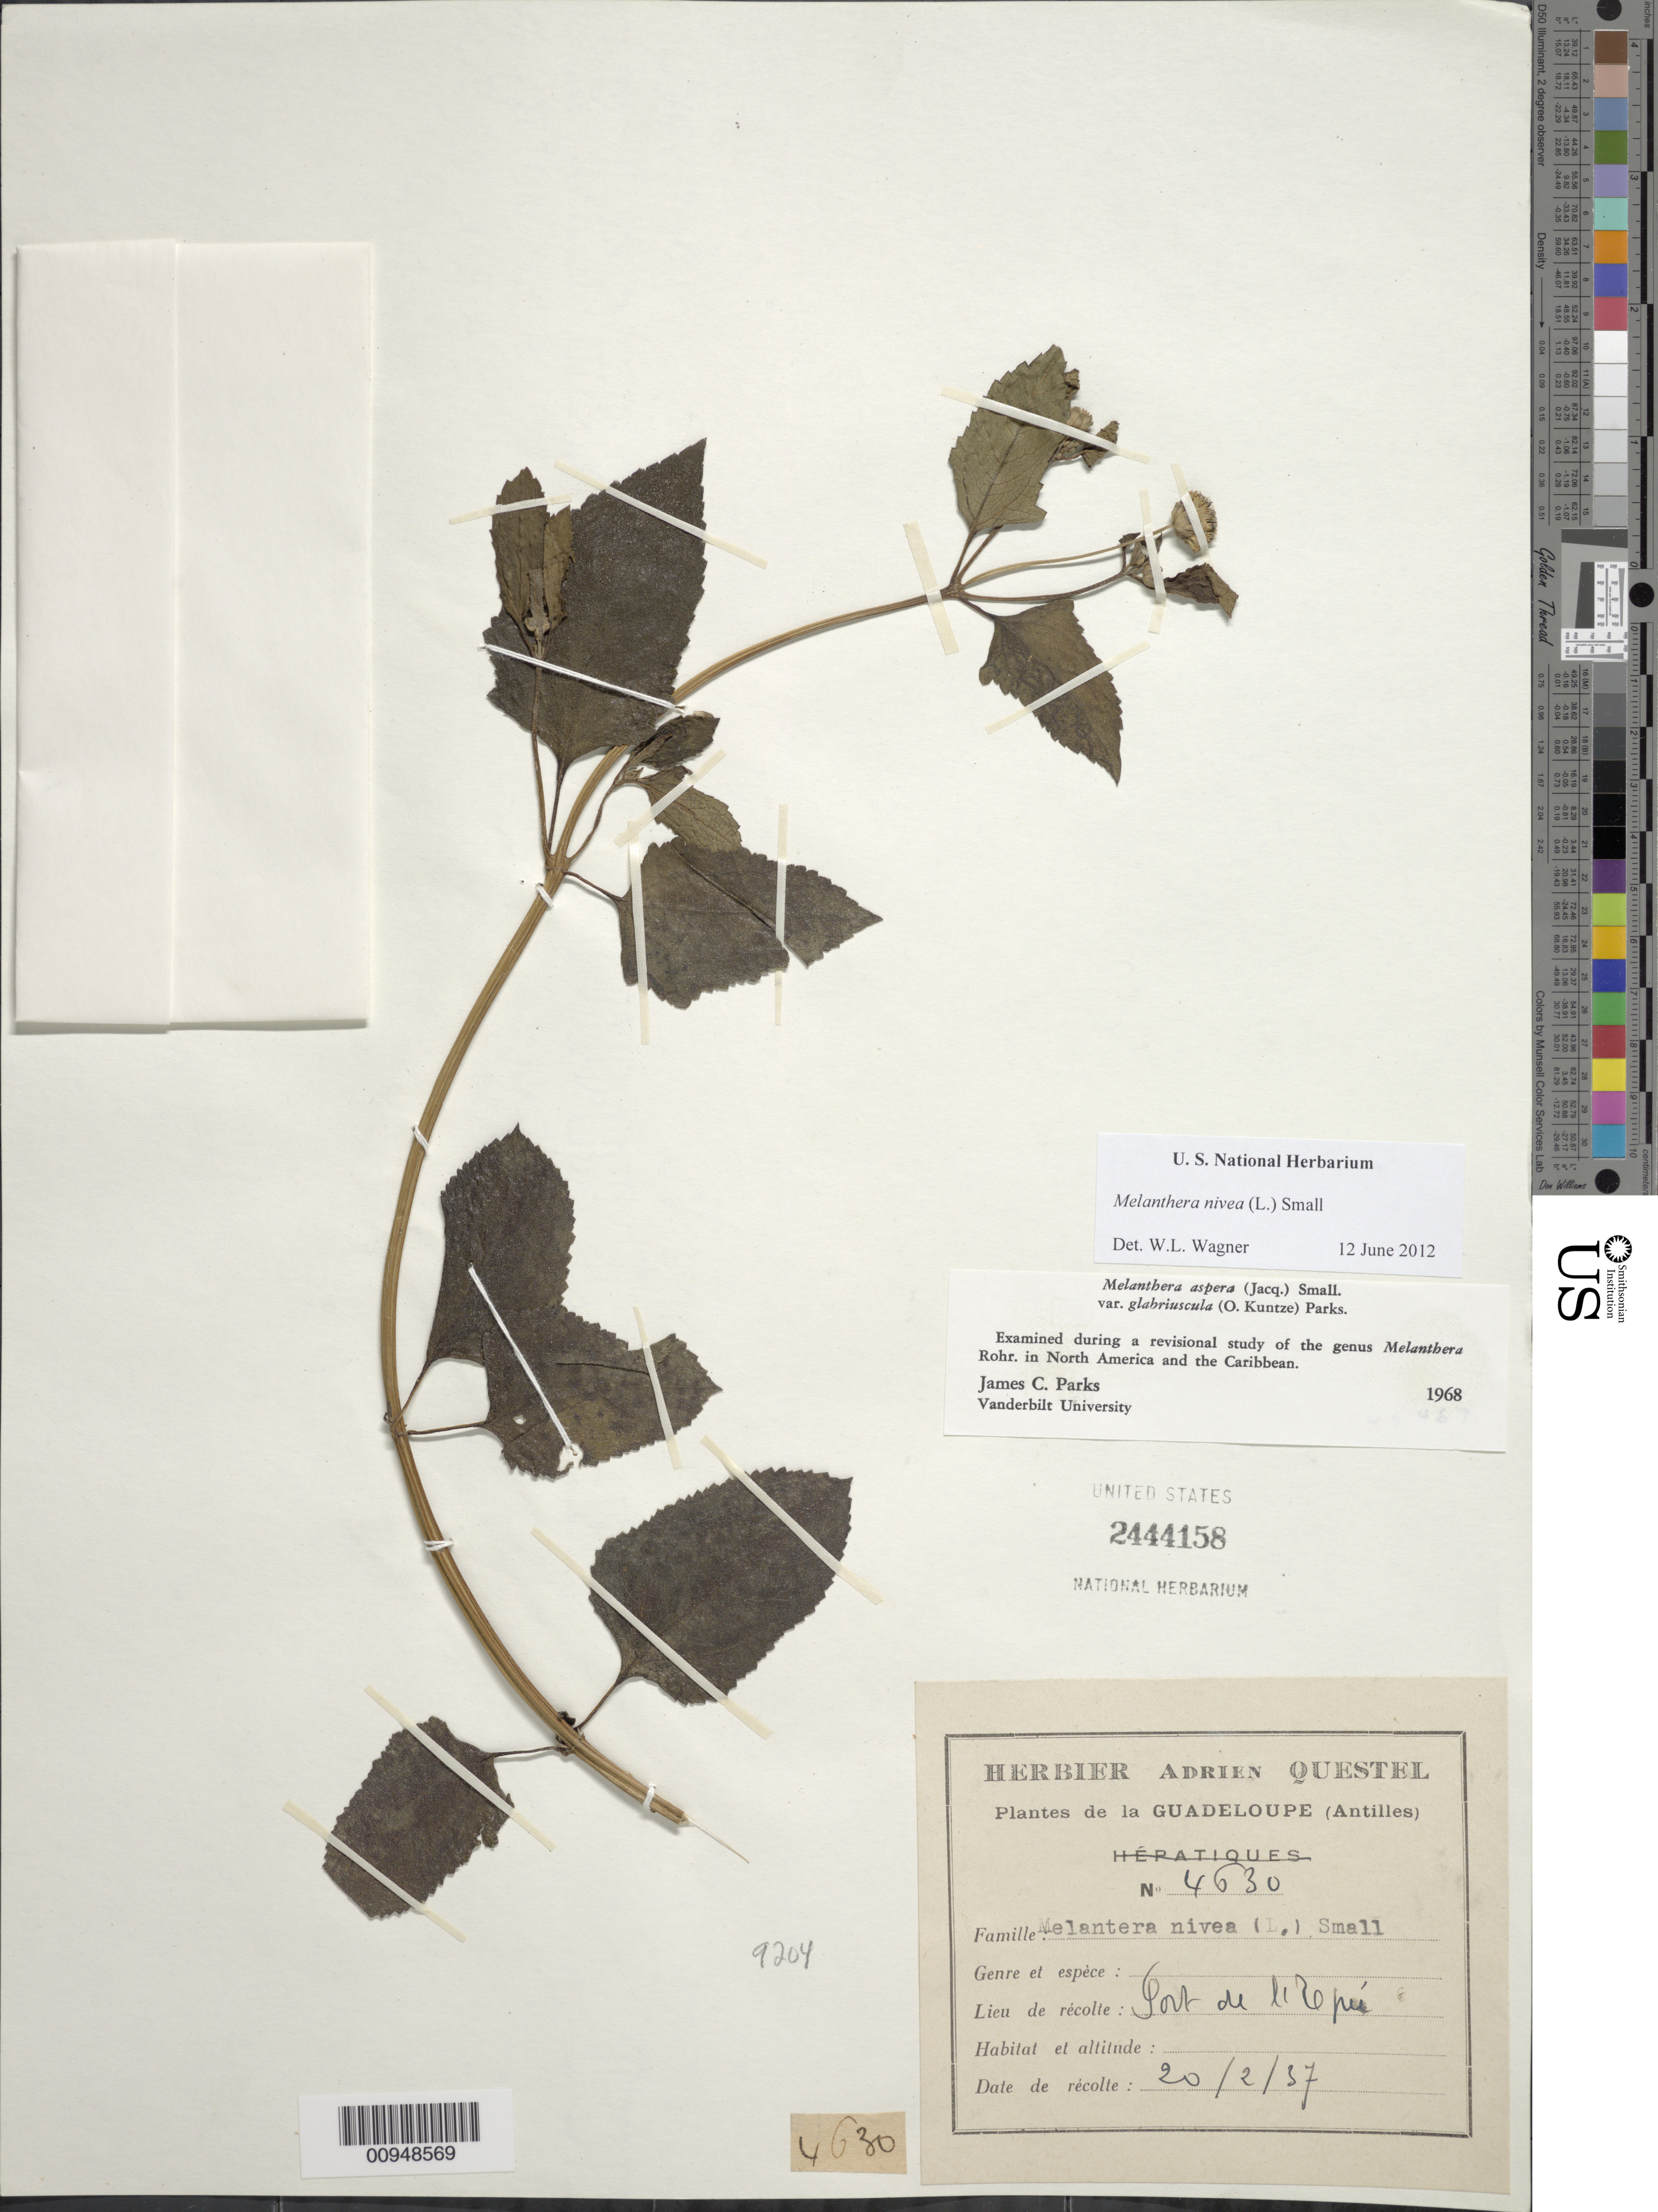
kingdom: Plantae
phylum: Tracheophyta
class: Magnoliopsida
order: Asterales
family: Asteraceae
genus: Melanthera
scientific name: Melanthera nivea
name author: (L.) Small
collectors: A. Questel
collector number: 4630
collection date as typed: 20 Feb 1937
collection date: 1937-02-20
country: Guadeloupe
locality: Port de l' Reprée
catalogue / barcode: US 2444158